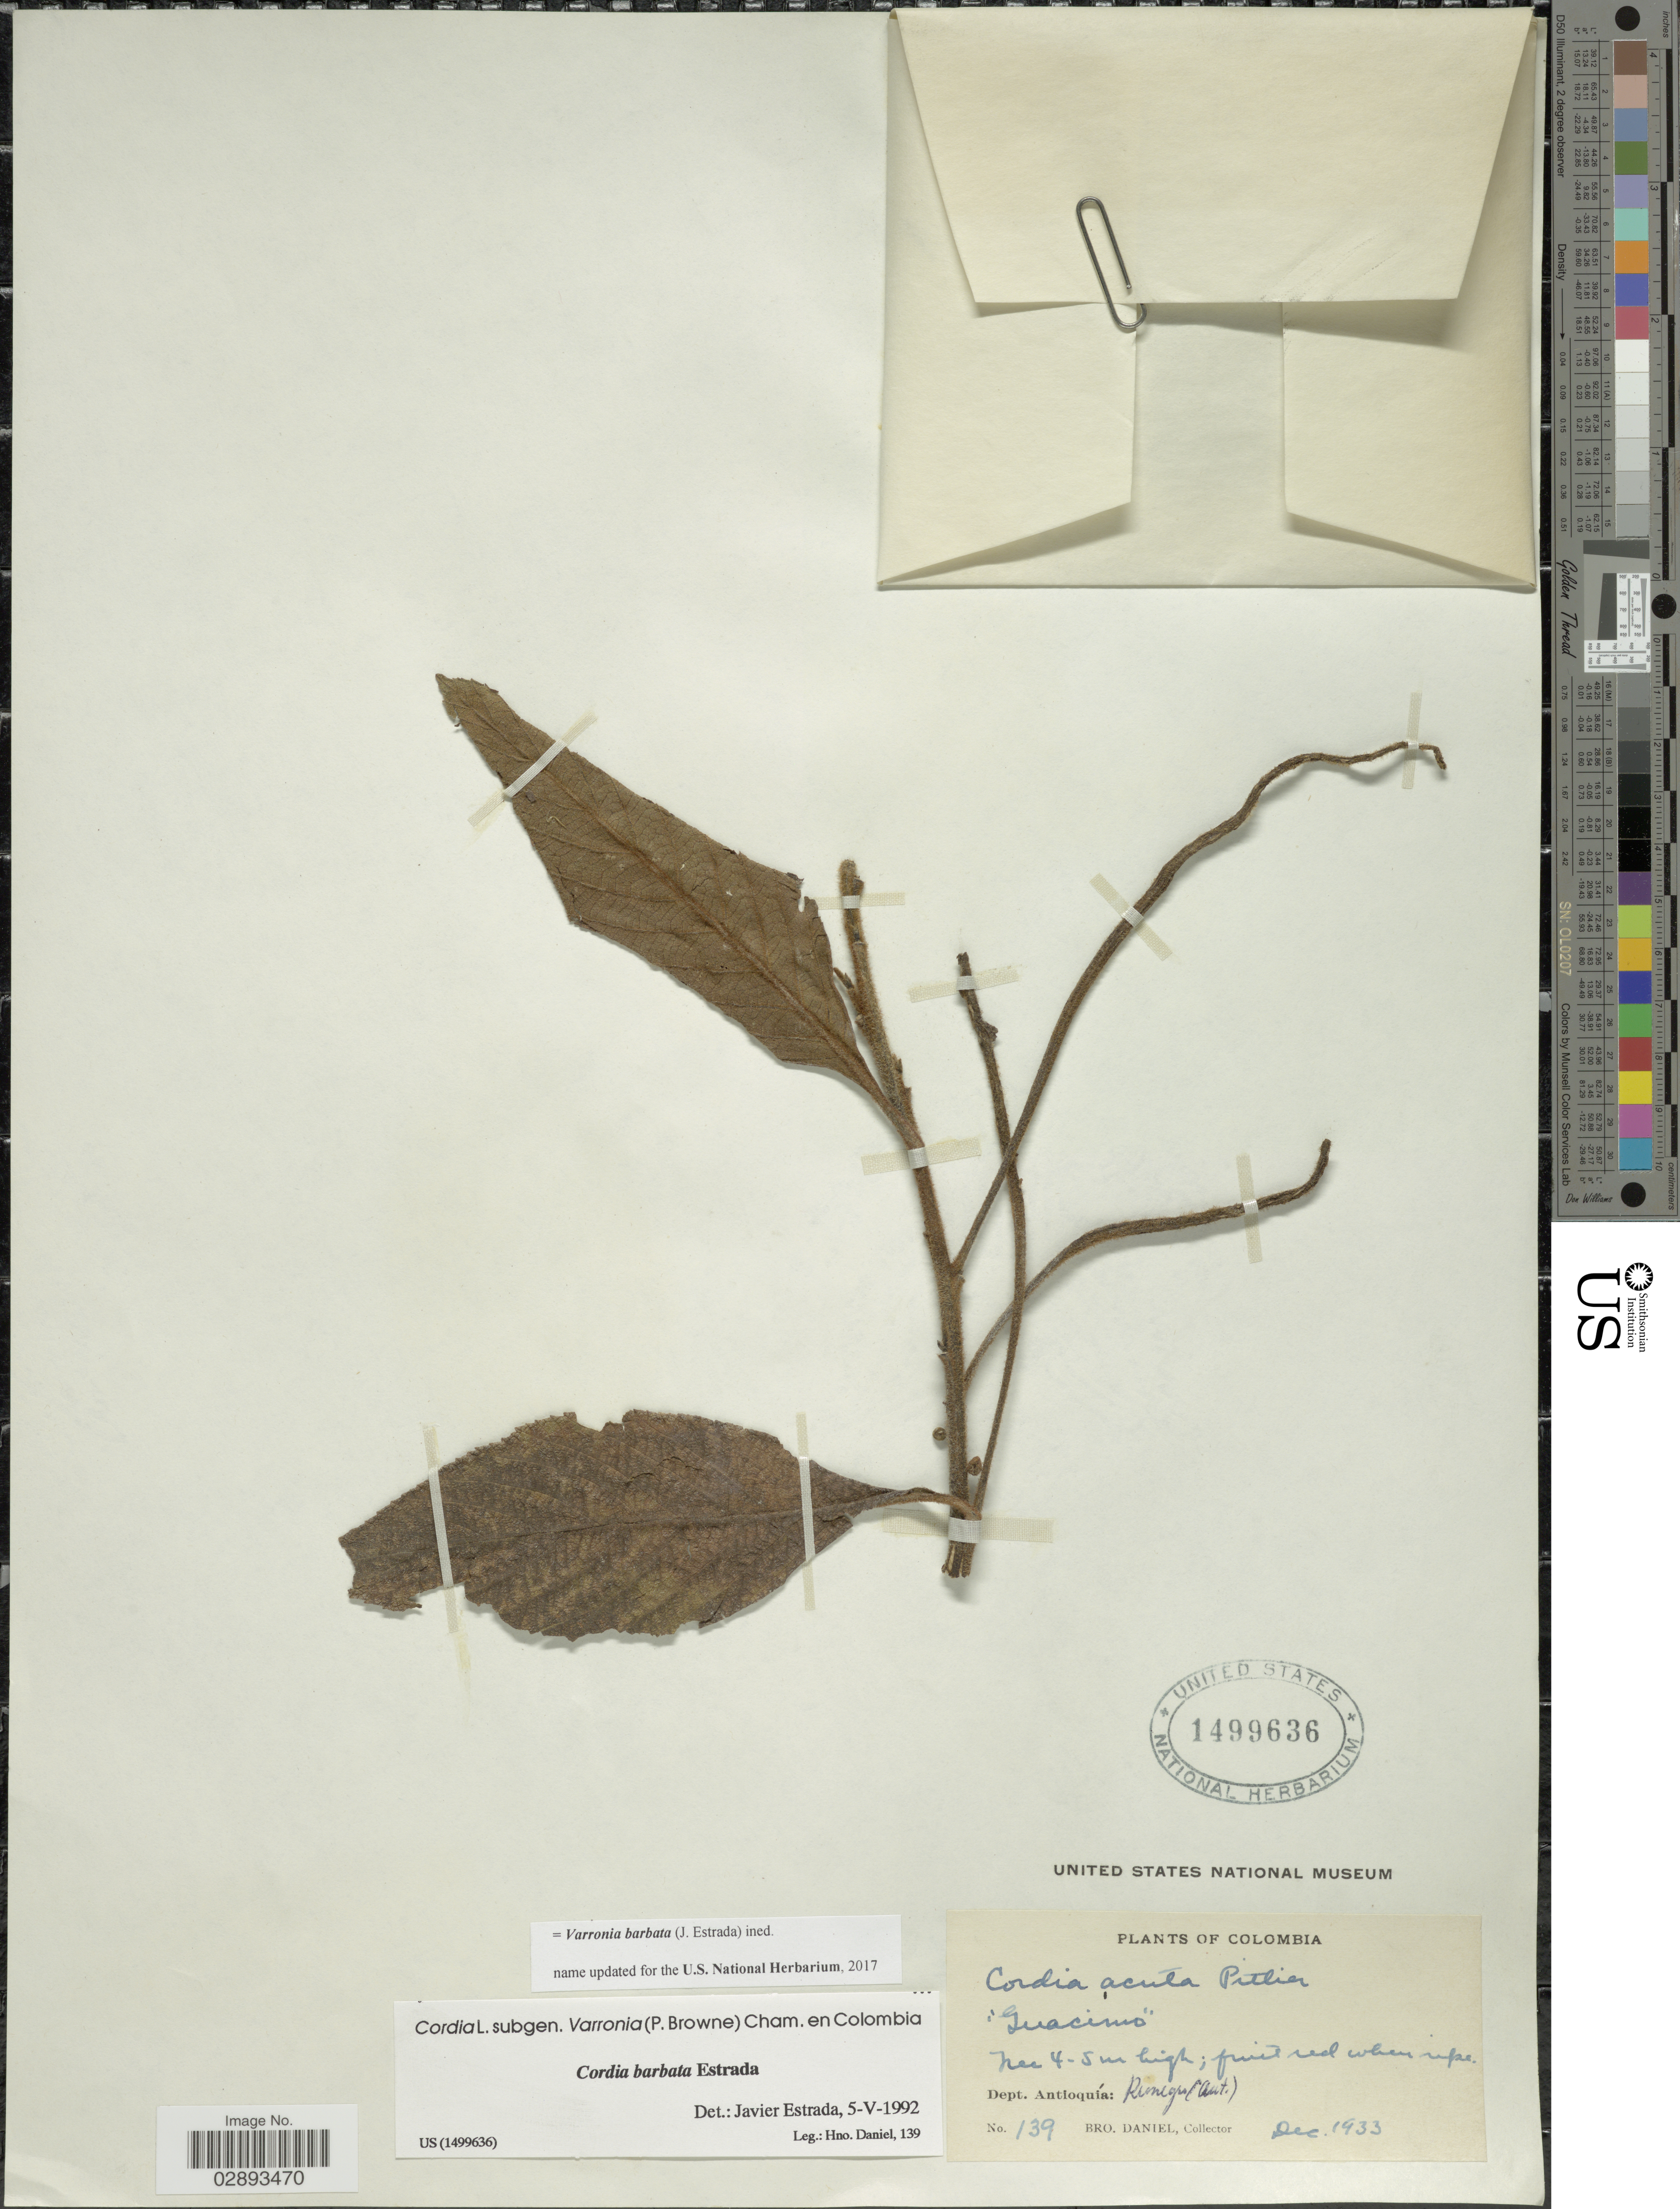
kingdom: Plantae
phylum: Tracheophyta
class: Magnoliopsida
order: Boraginales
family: Cordiaceae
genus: Varronia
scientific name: Varronia barbata (J. Estrada) comb. nov. ined.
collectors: Bro. Daniel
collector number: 139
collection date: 1933-12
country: Colombia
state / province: Antioquia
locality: Dept. Antioquia: Rionegro (Ant).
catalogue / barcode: US 1499636